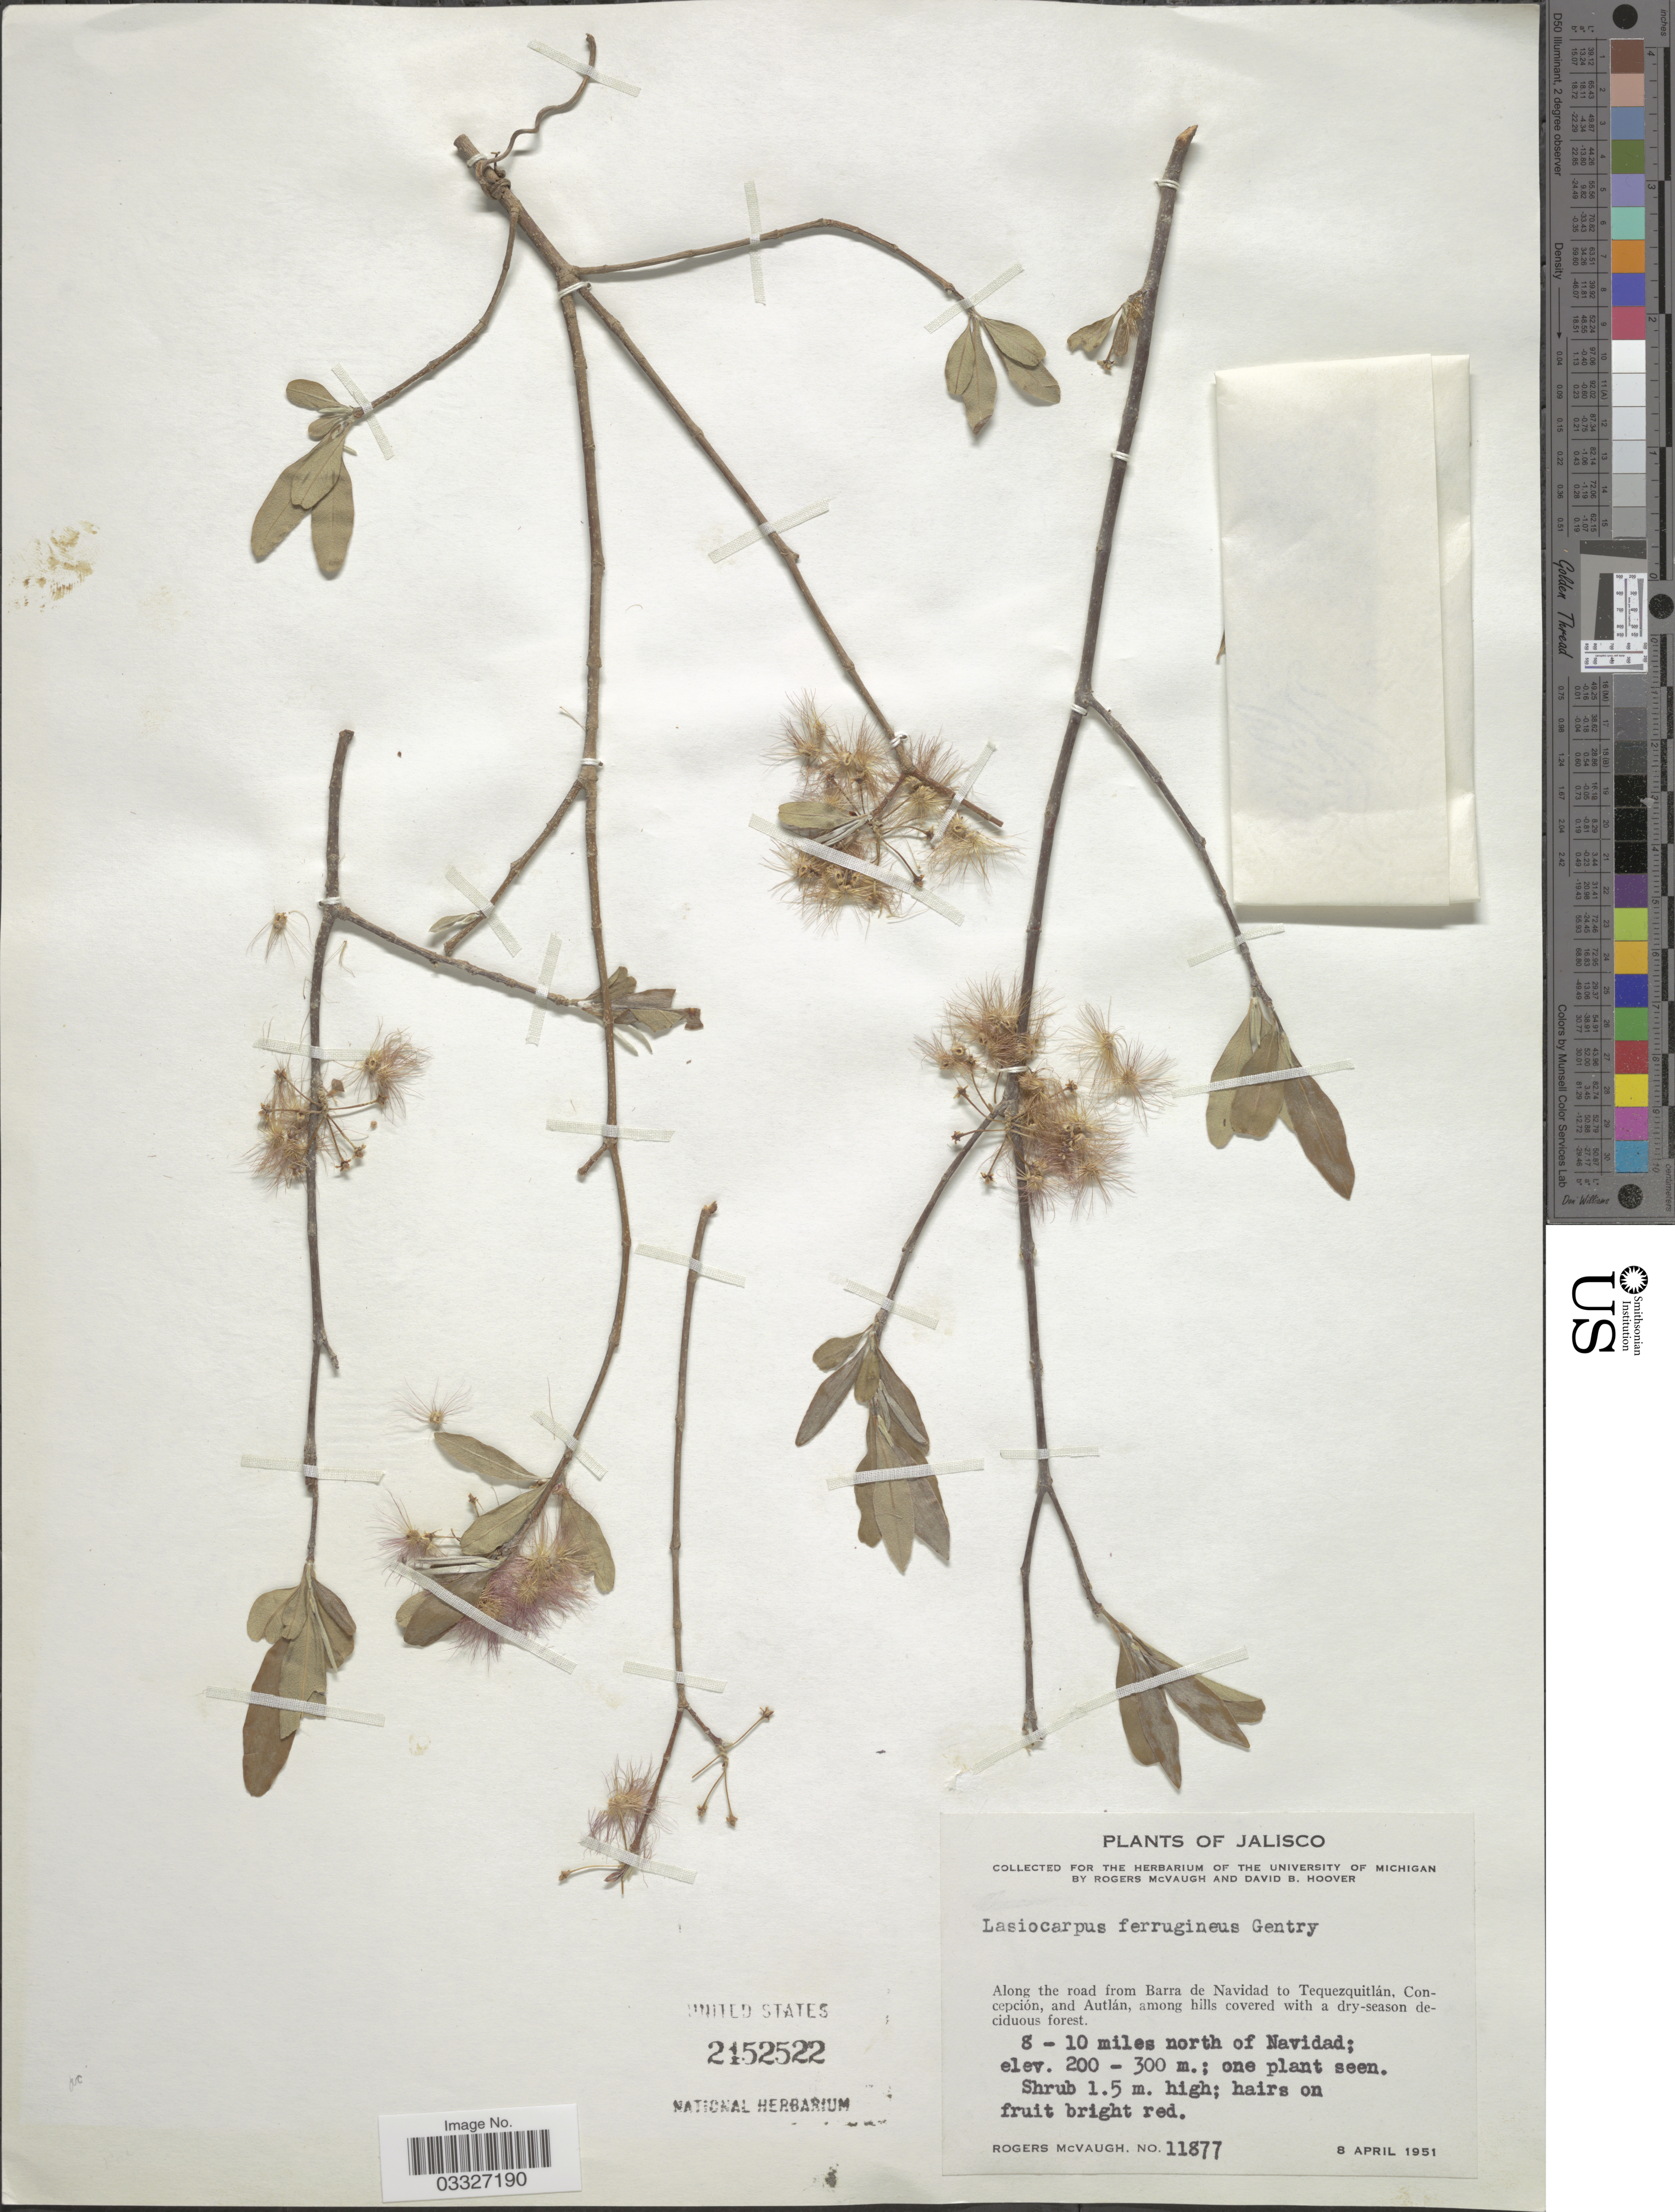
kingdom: Plantae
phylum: Tracheophyta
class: Magnoliopsida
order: Malpighiales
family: Malpighiaceae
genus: Lasiocarpus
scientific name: Lasiocarpus ferrugineus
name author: Gentry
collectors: R. McVaugh & D. B. Hoover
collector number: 11877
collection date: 1951-04-08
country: Mexico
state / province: Jalisco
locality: Along the road from Barra de Navidad to Tequezquitlán, Concepción, and Autlán. 8 - 10 miles north of Navidad.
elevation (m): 200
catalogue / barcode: US 2452522